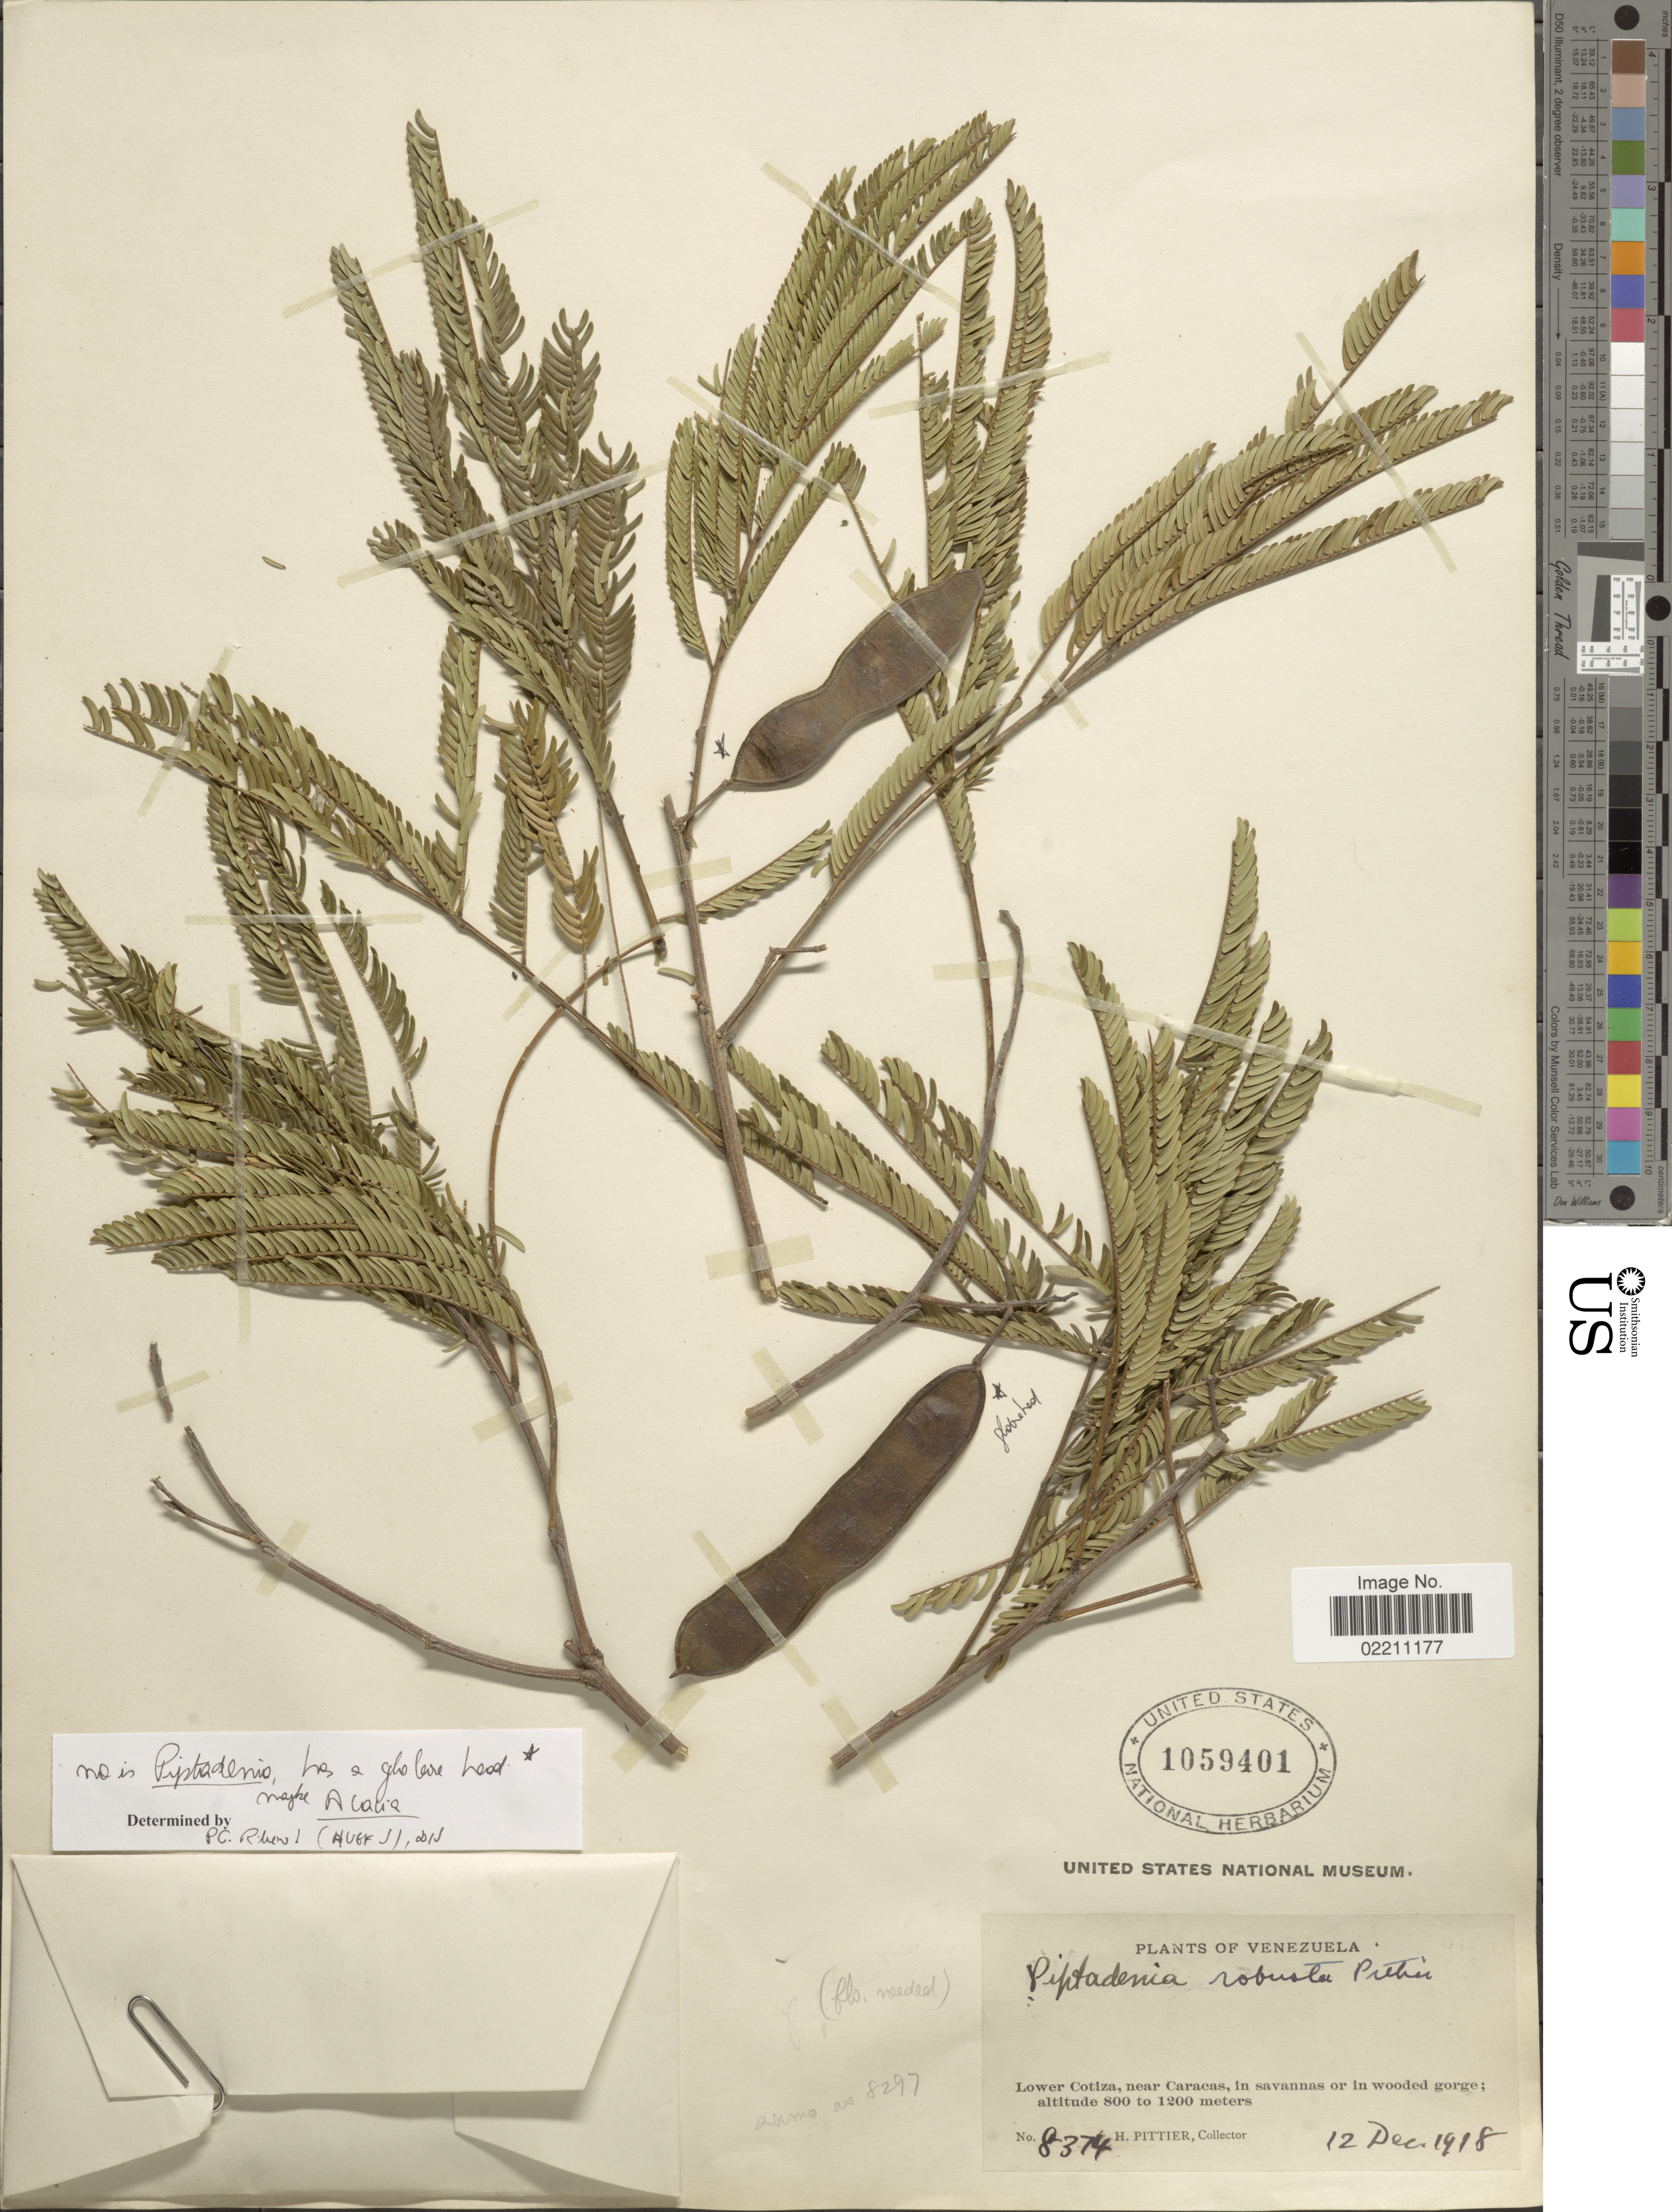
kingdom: Plantae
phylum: Tracheophyta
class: Magnoliopsida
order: Fabales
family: Fabaceae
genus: Pityrocarpa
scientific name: Pityrocarpa sp.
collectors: H. F. Pittier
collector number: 8374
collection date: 1918-12-12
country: Venezuela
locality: Lower Cotiza, near caracas, in savannas or in wooded gorge.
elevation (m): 800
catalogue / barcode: US 1059401